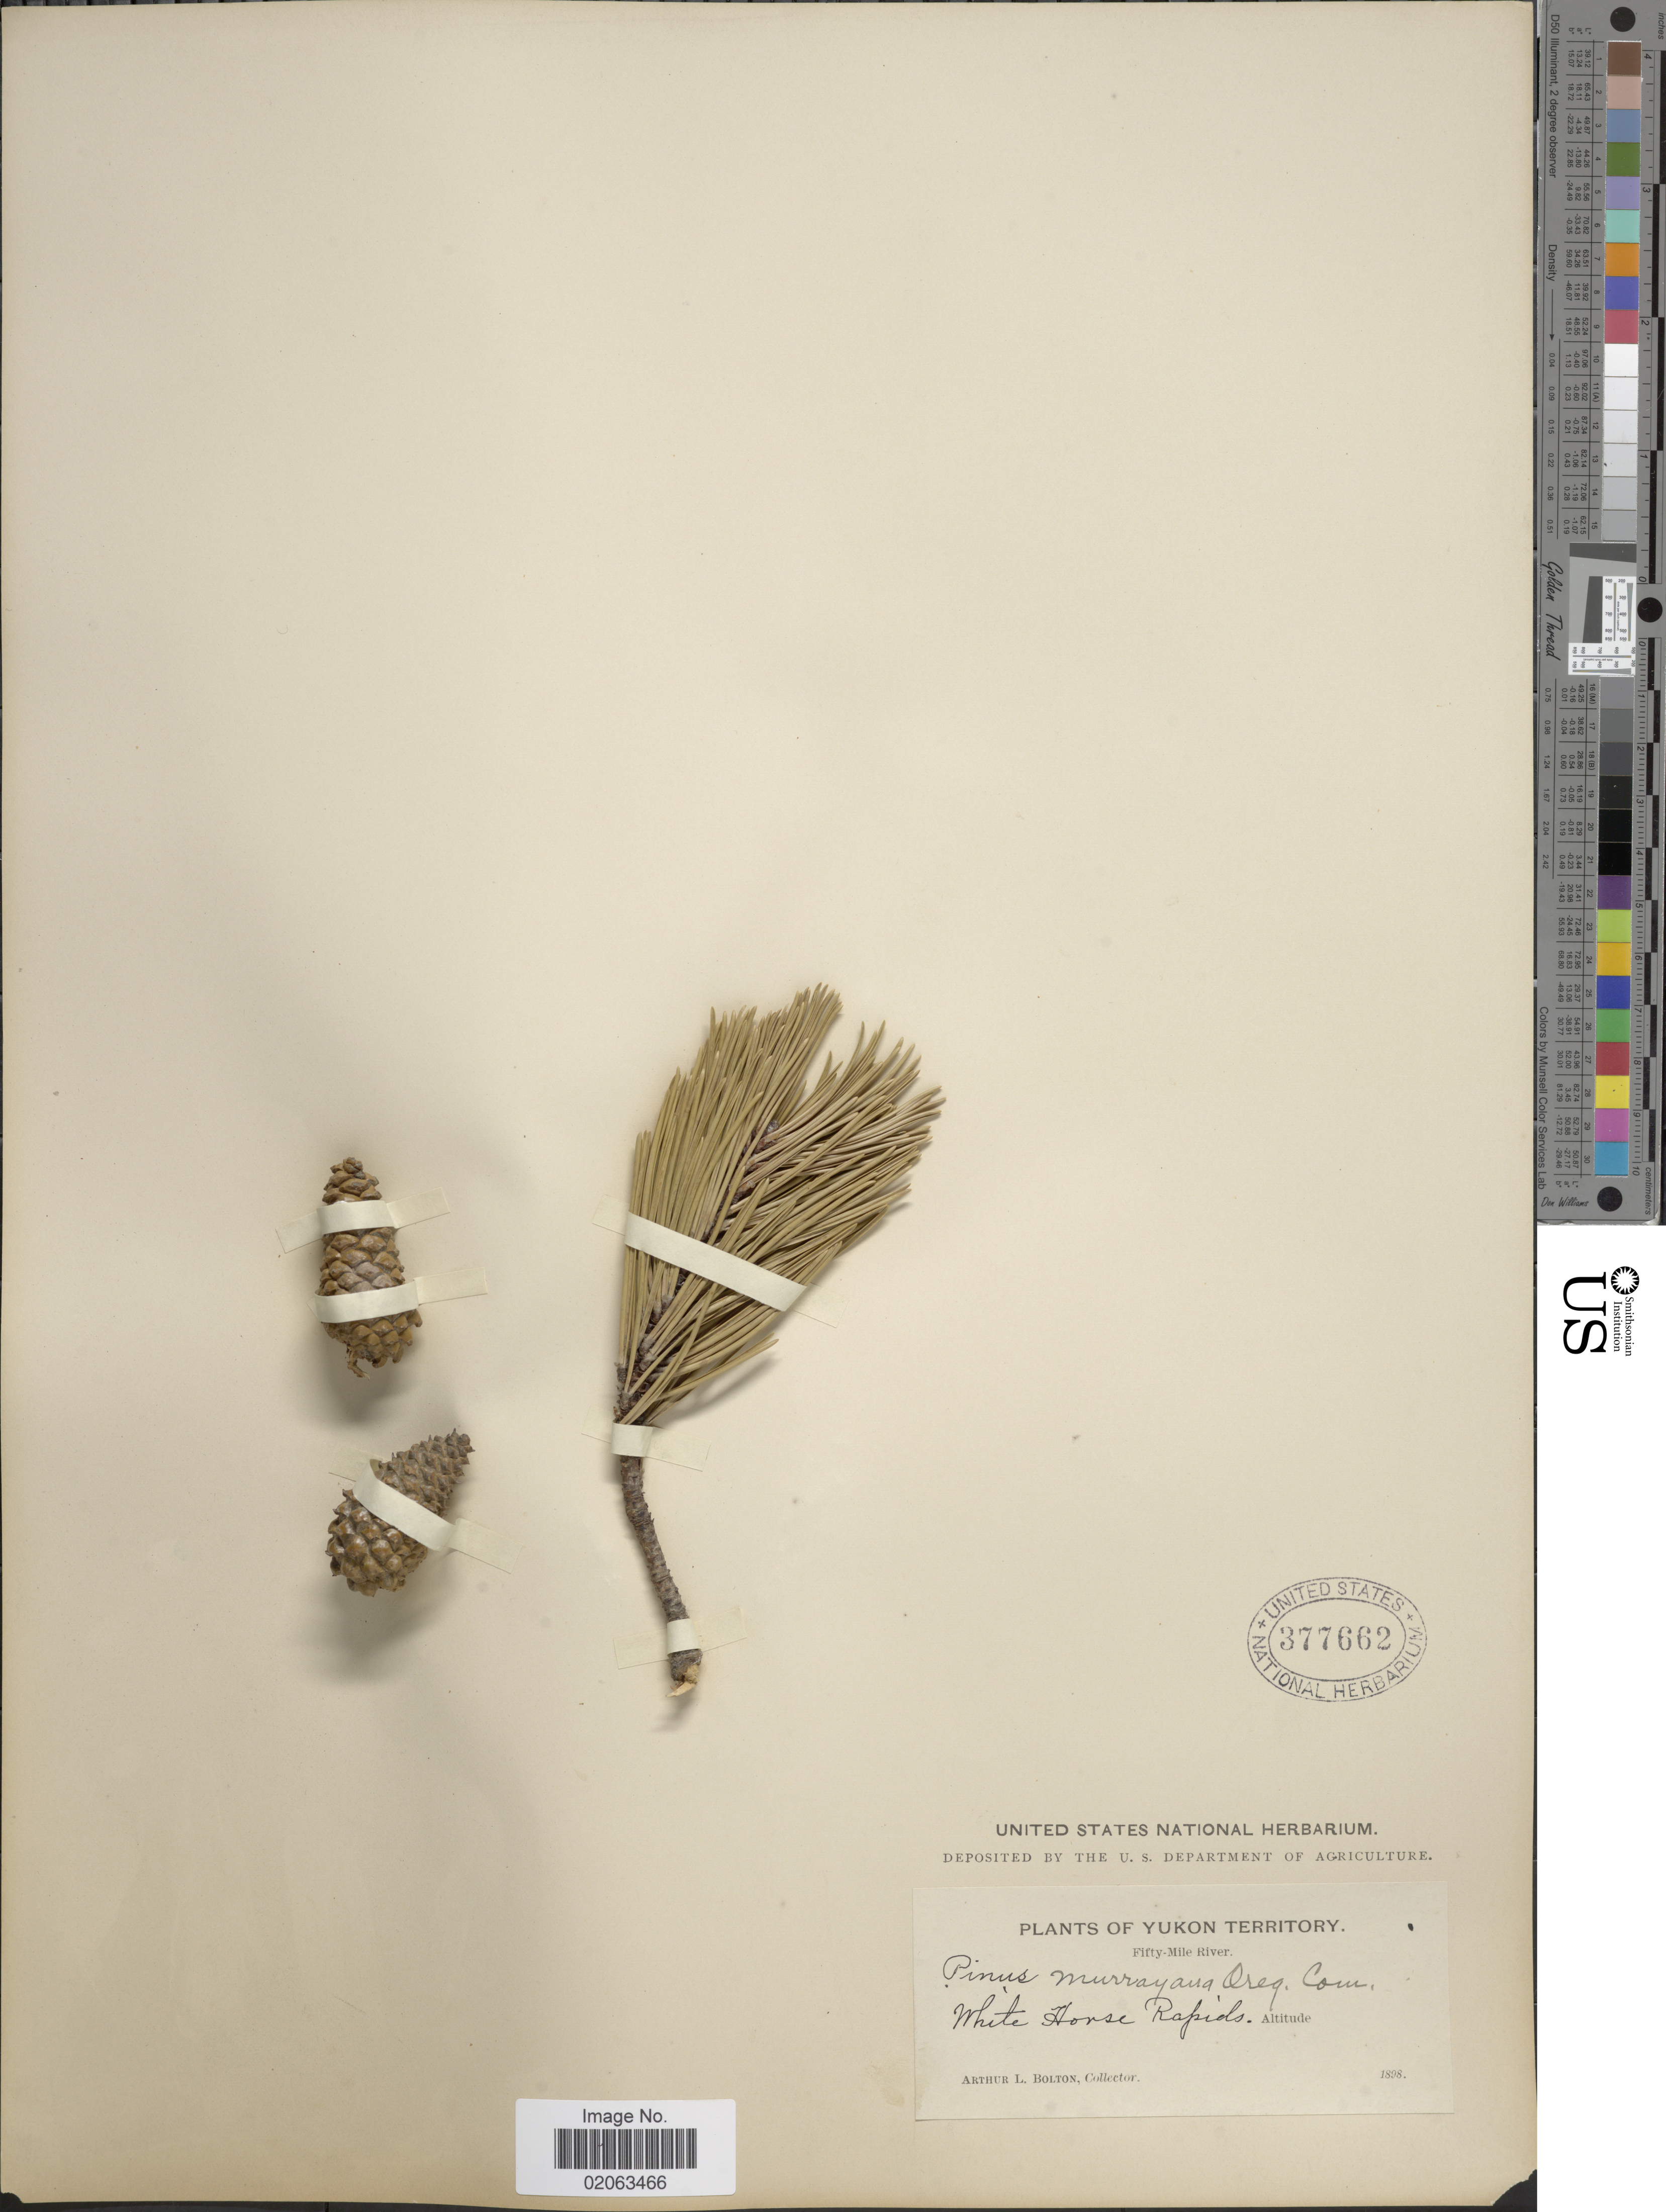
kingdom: Plantae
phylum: Tracheophyta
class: Pinopsida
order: Pinales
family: Pinaceae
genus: Pinus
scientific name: Pinus contorta var. contorta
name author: Douglas ex Loudon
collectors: A. Bolton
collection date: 1898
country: Canada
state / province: Yukon Territory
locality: Yukon Territory, Fifty-Mile River. White Horse Rapids.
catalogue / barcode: US 377662